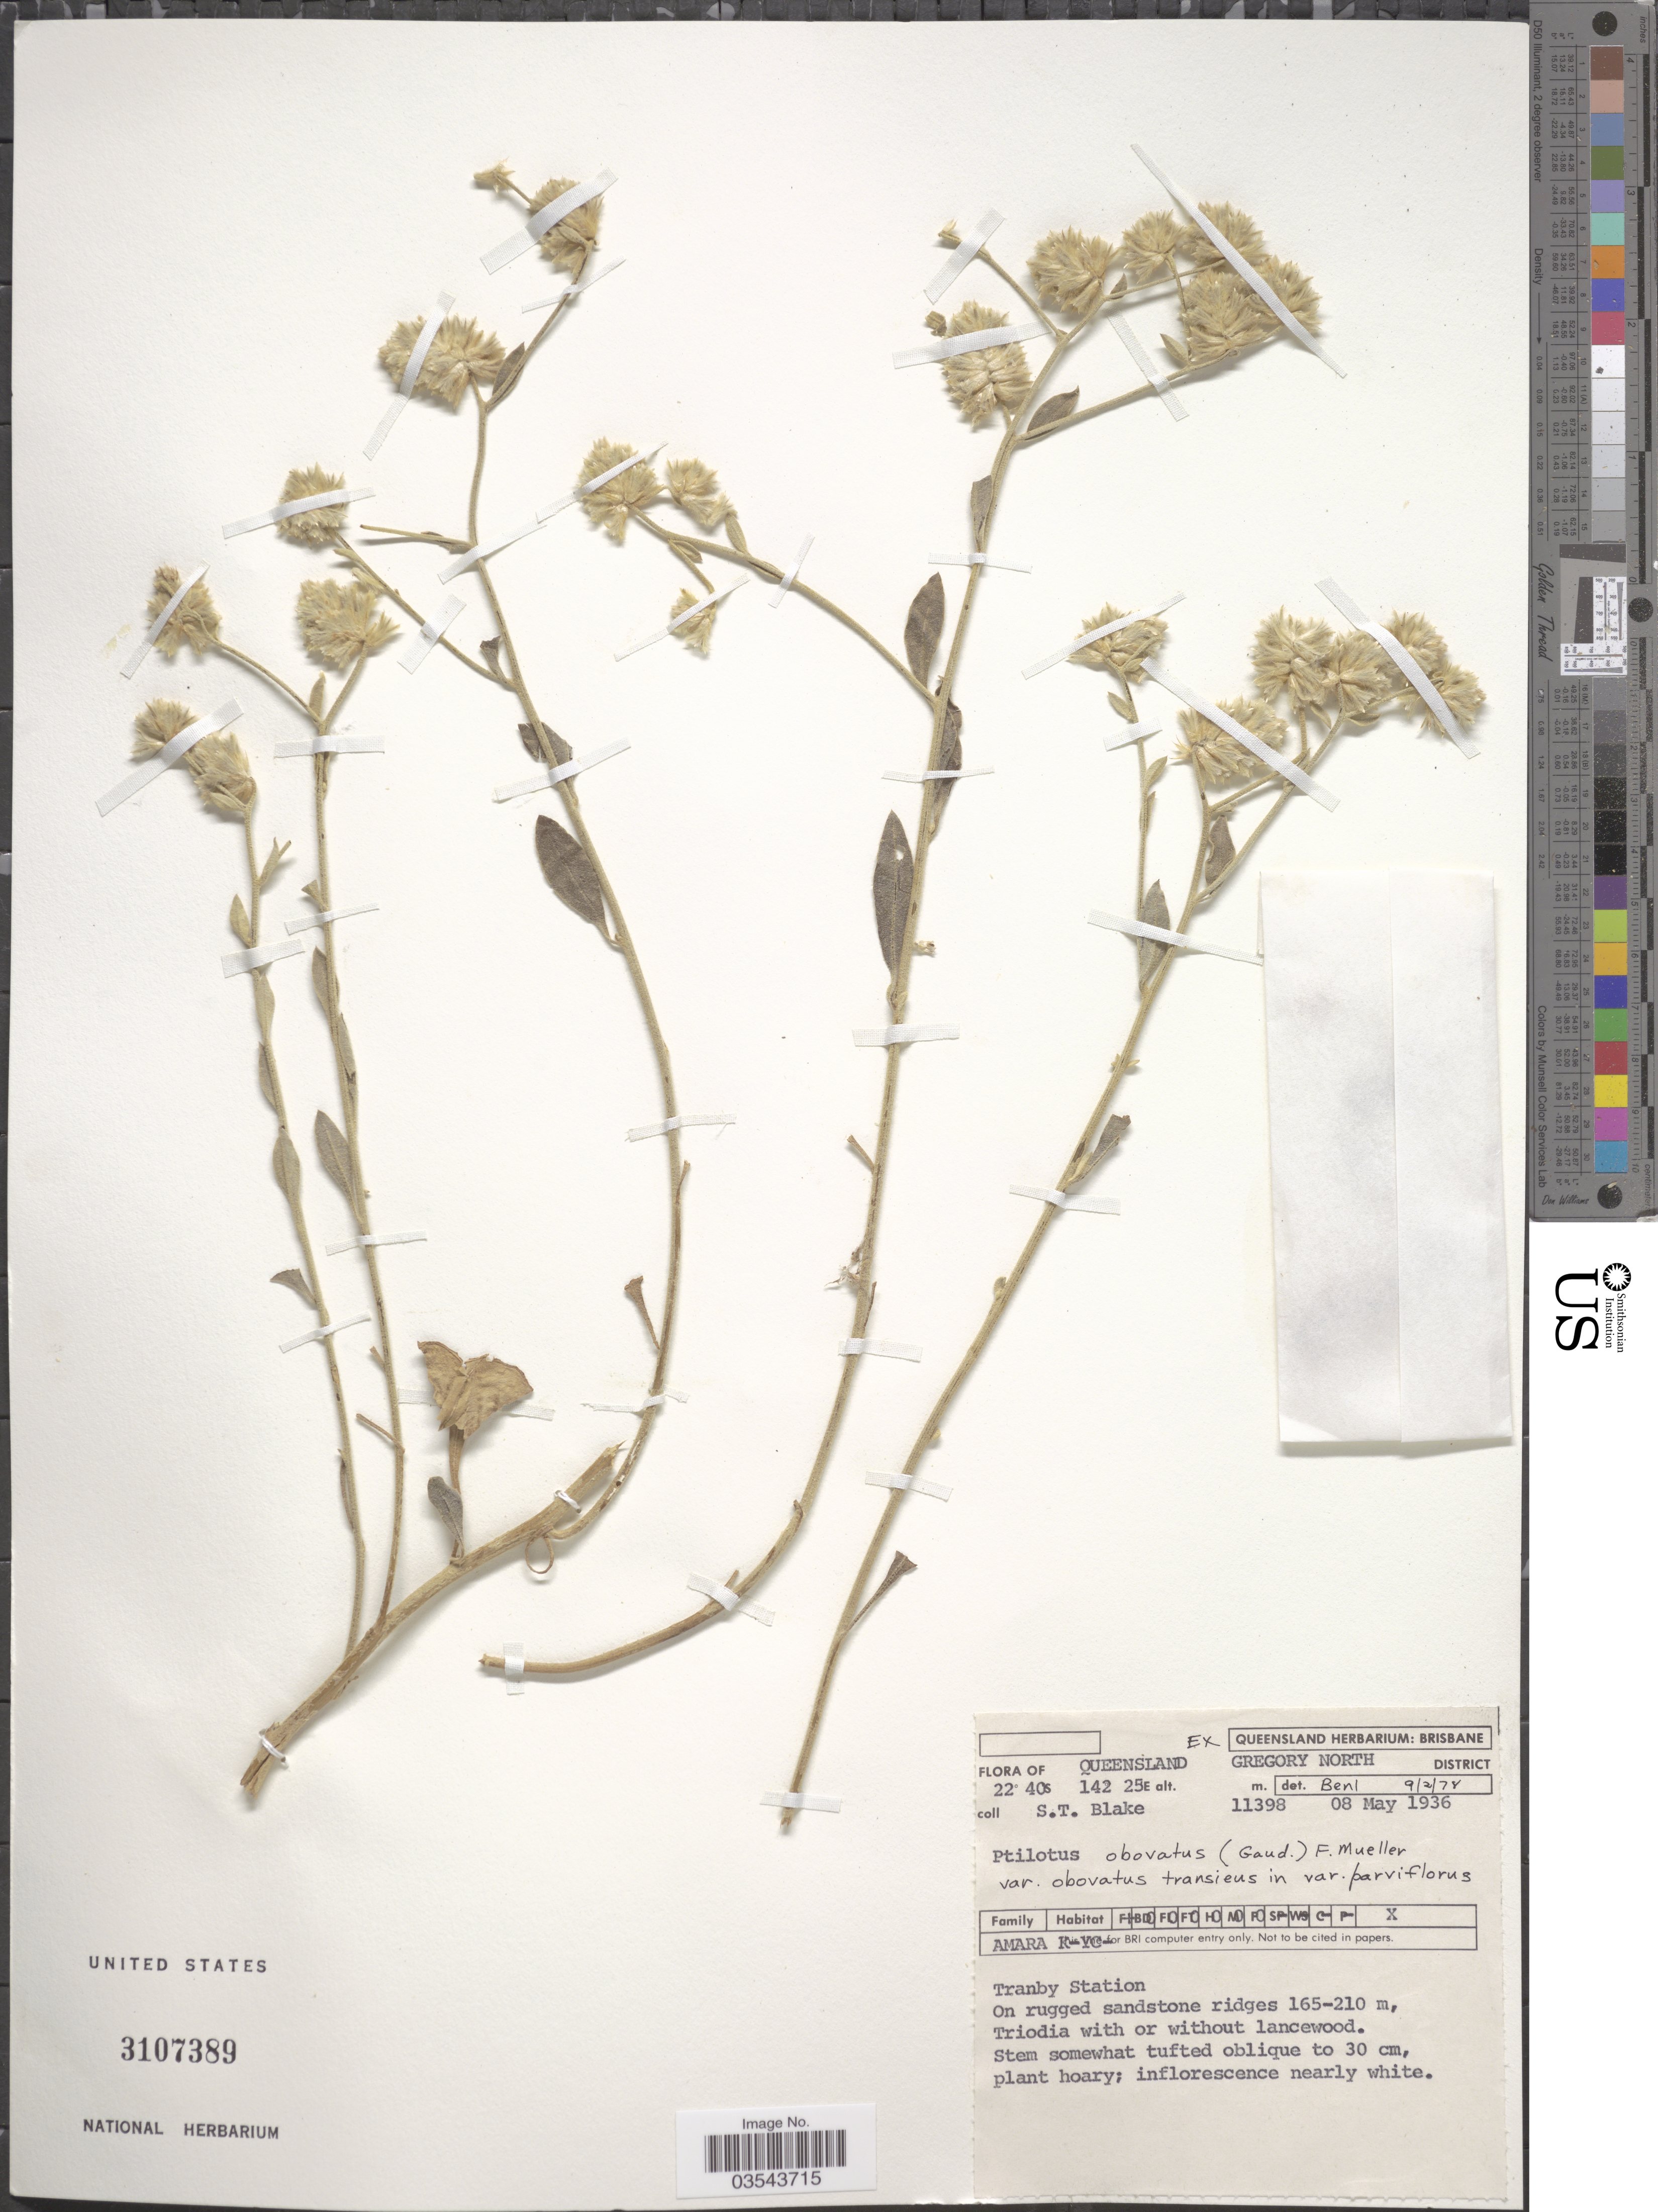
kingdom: Plantae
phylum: Tracheophyta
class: Magnoliopsida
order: Caryophyllales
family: Amaranthaceae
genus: Ptilotus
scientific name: Ptilotus obovatus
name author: (Gaudich.) F. Muell.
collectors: S. T. Blake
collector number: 11398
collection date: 1936-05-08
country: Australia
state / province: Queensland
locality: Gregory North District. Tranby Station.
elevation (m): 165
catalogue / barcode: US 3107389